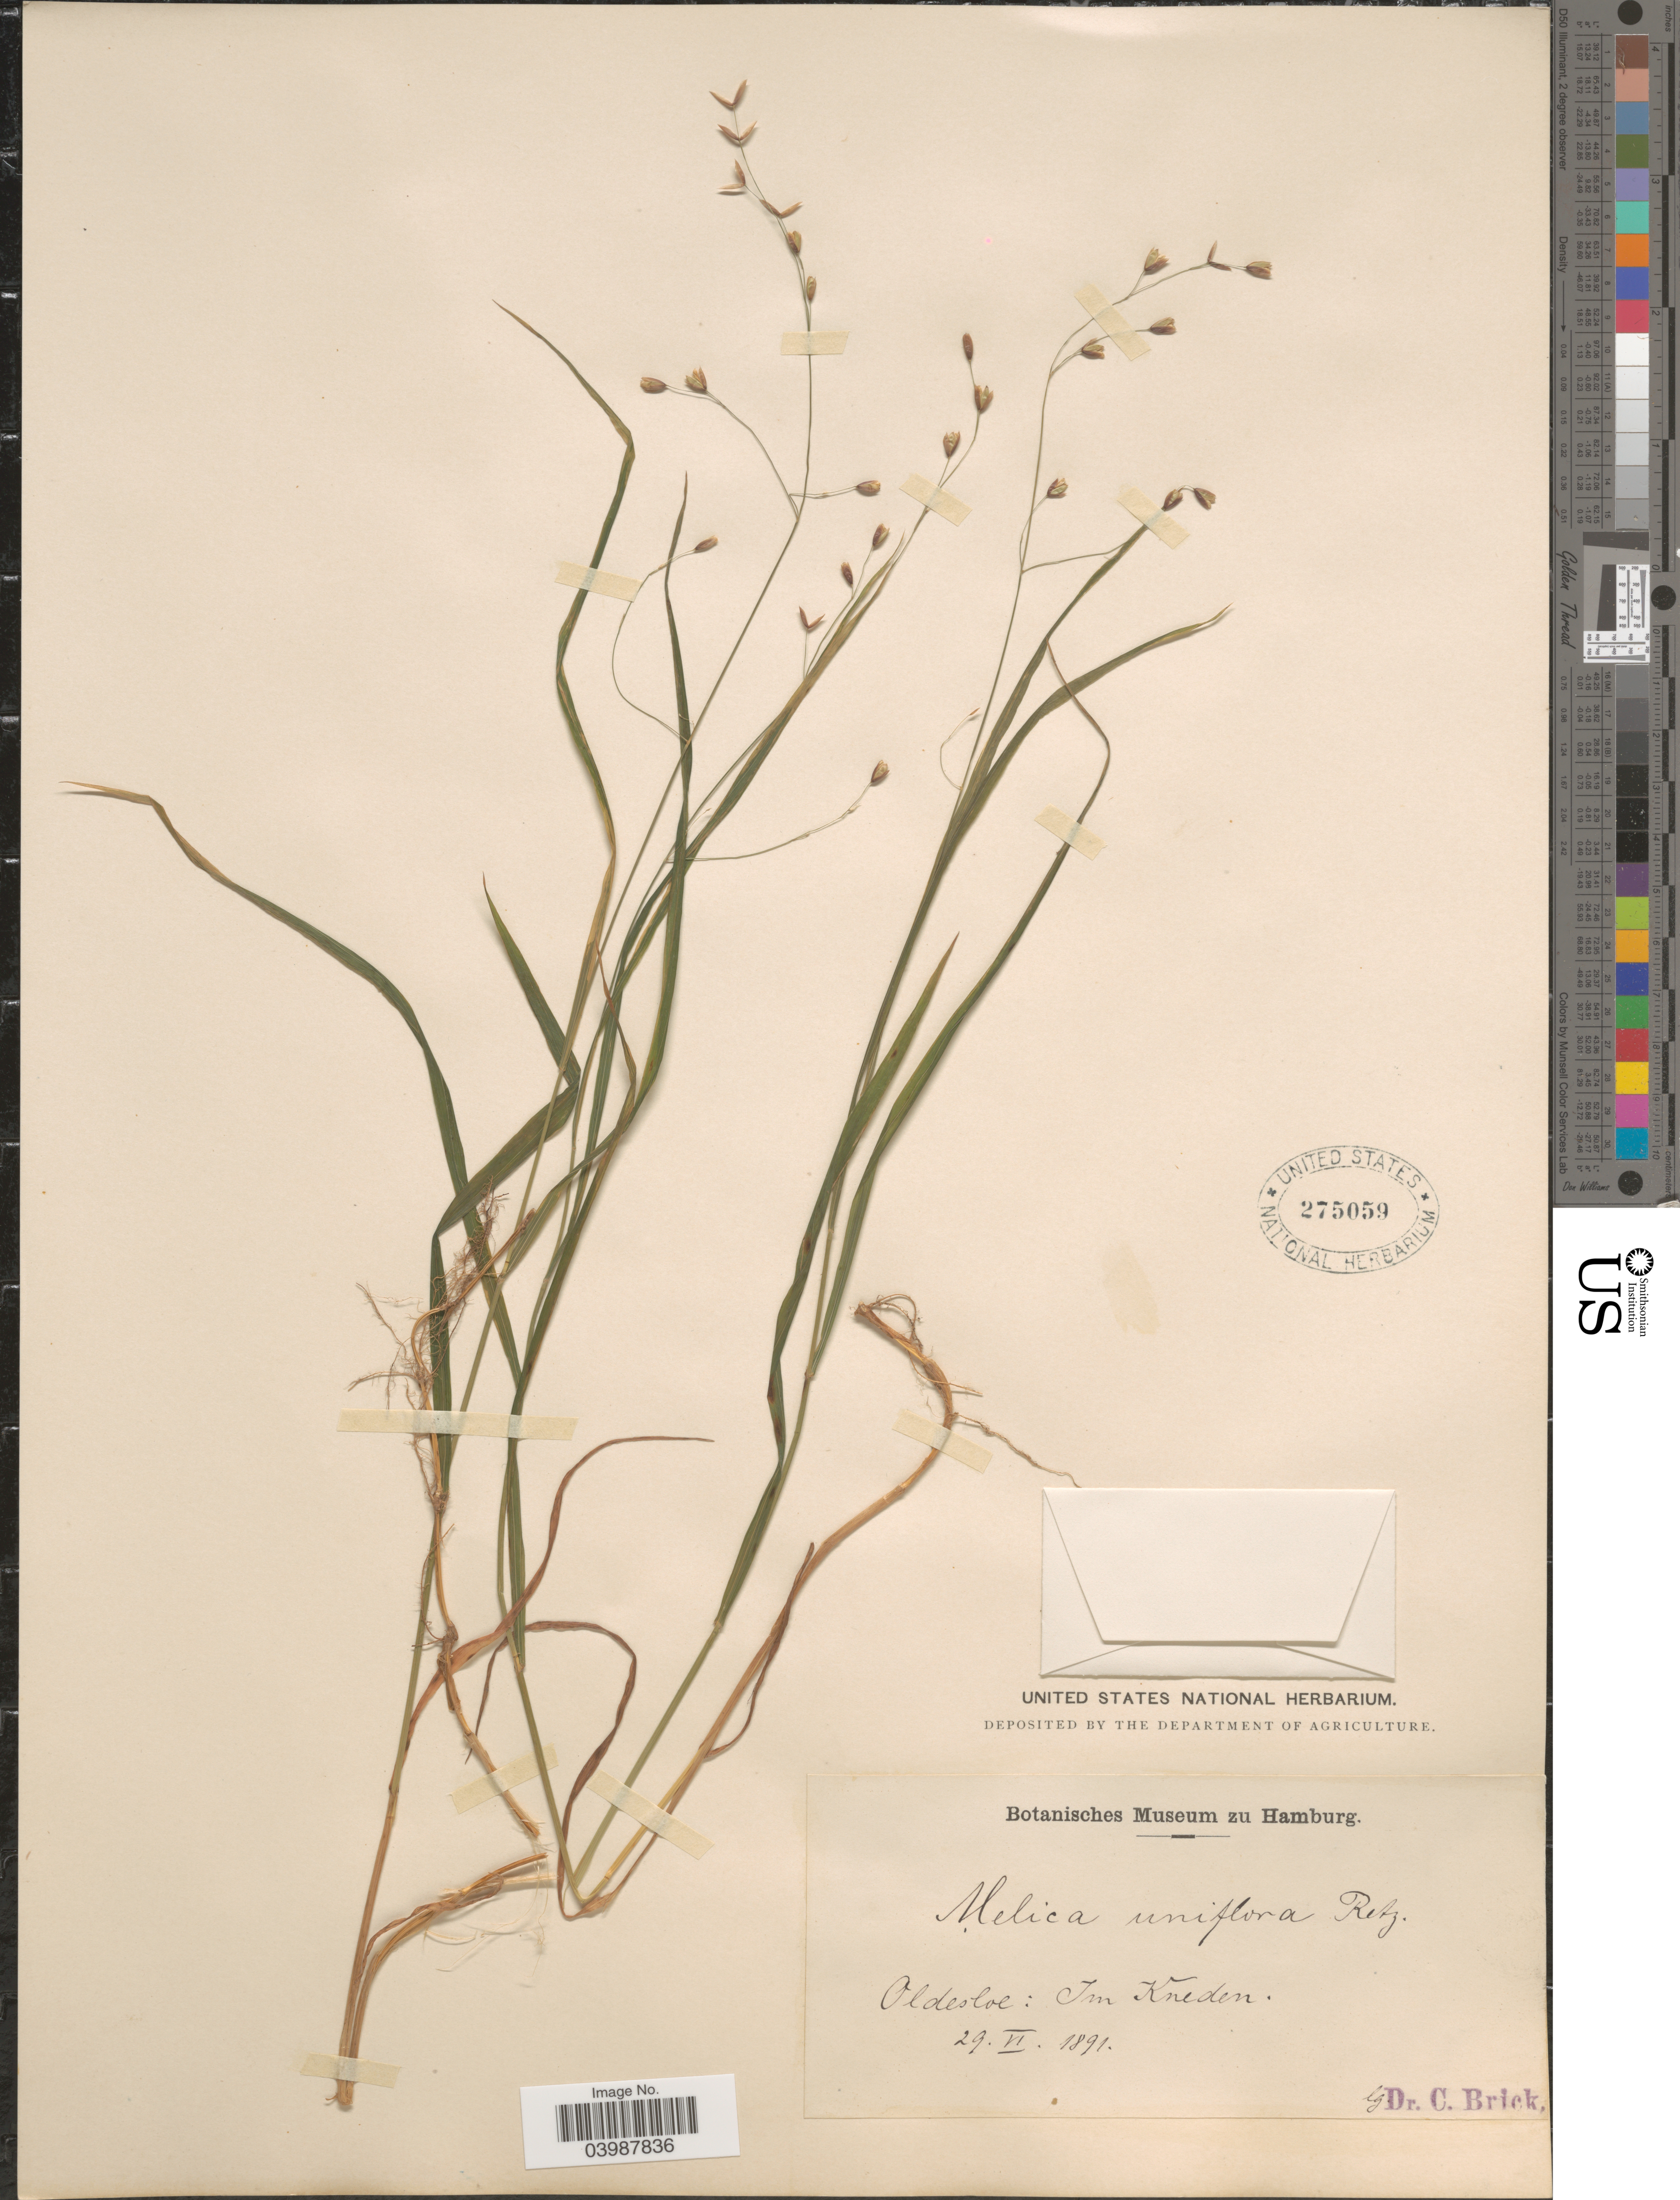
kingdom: Plantae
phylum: Tracheophyta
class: Liliopsida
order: Poales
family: Poaceae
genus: Melica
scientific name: Melica uniflora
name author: Retz.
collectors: C. Brick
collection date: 1891-06-29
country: Germany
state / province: Hamburg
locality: Oldesloe: Im Kneden.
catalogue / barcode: US 275059